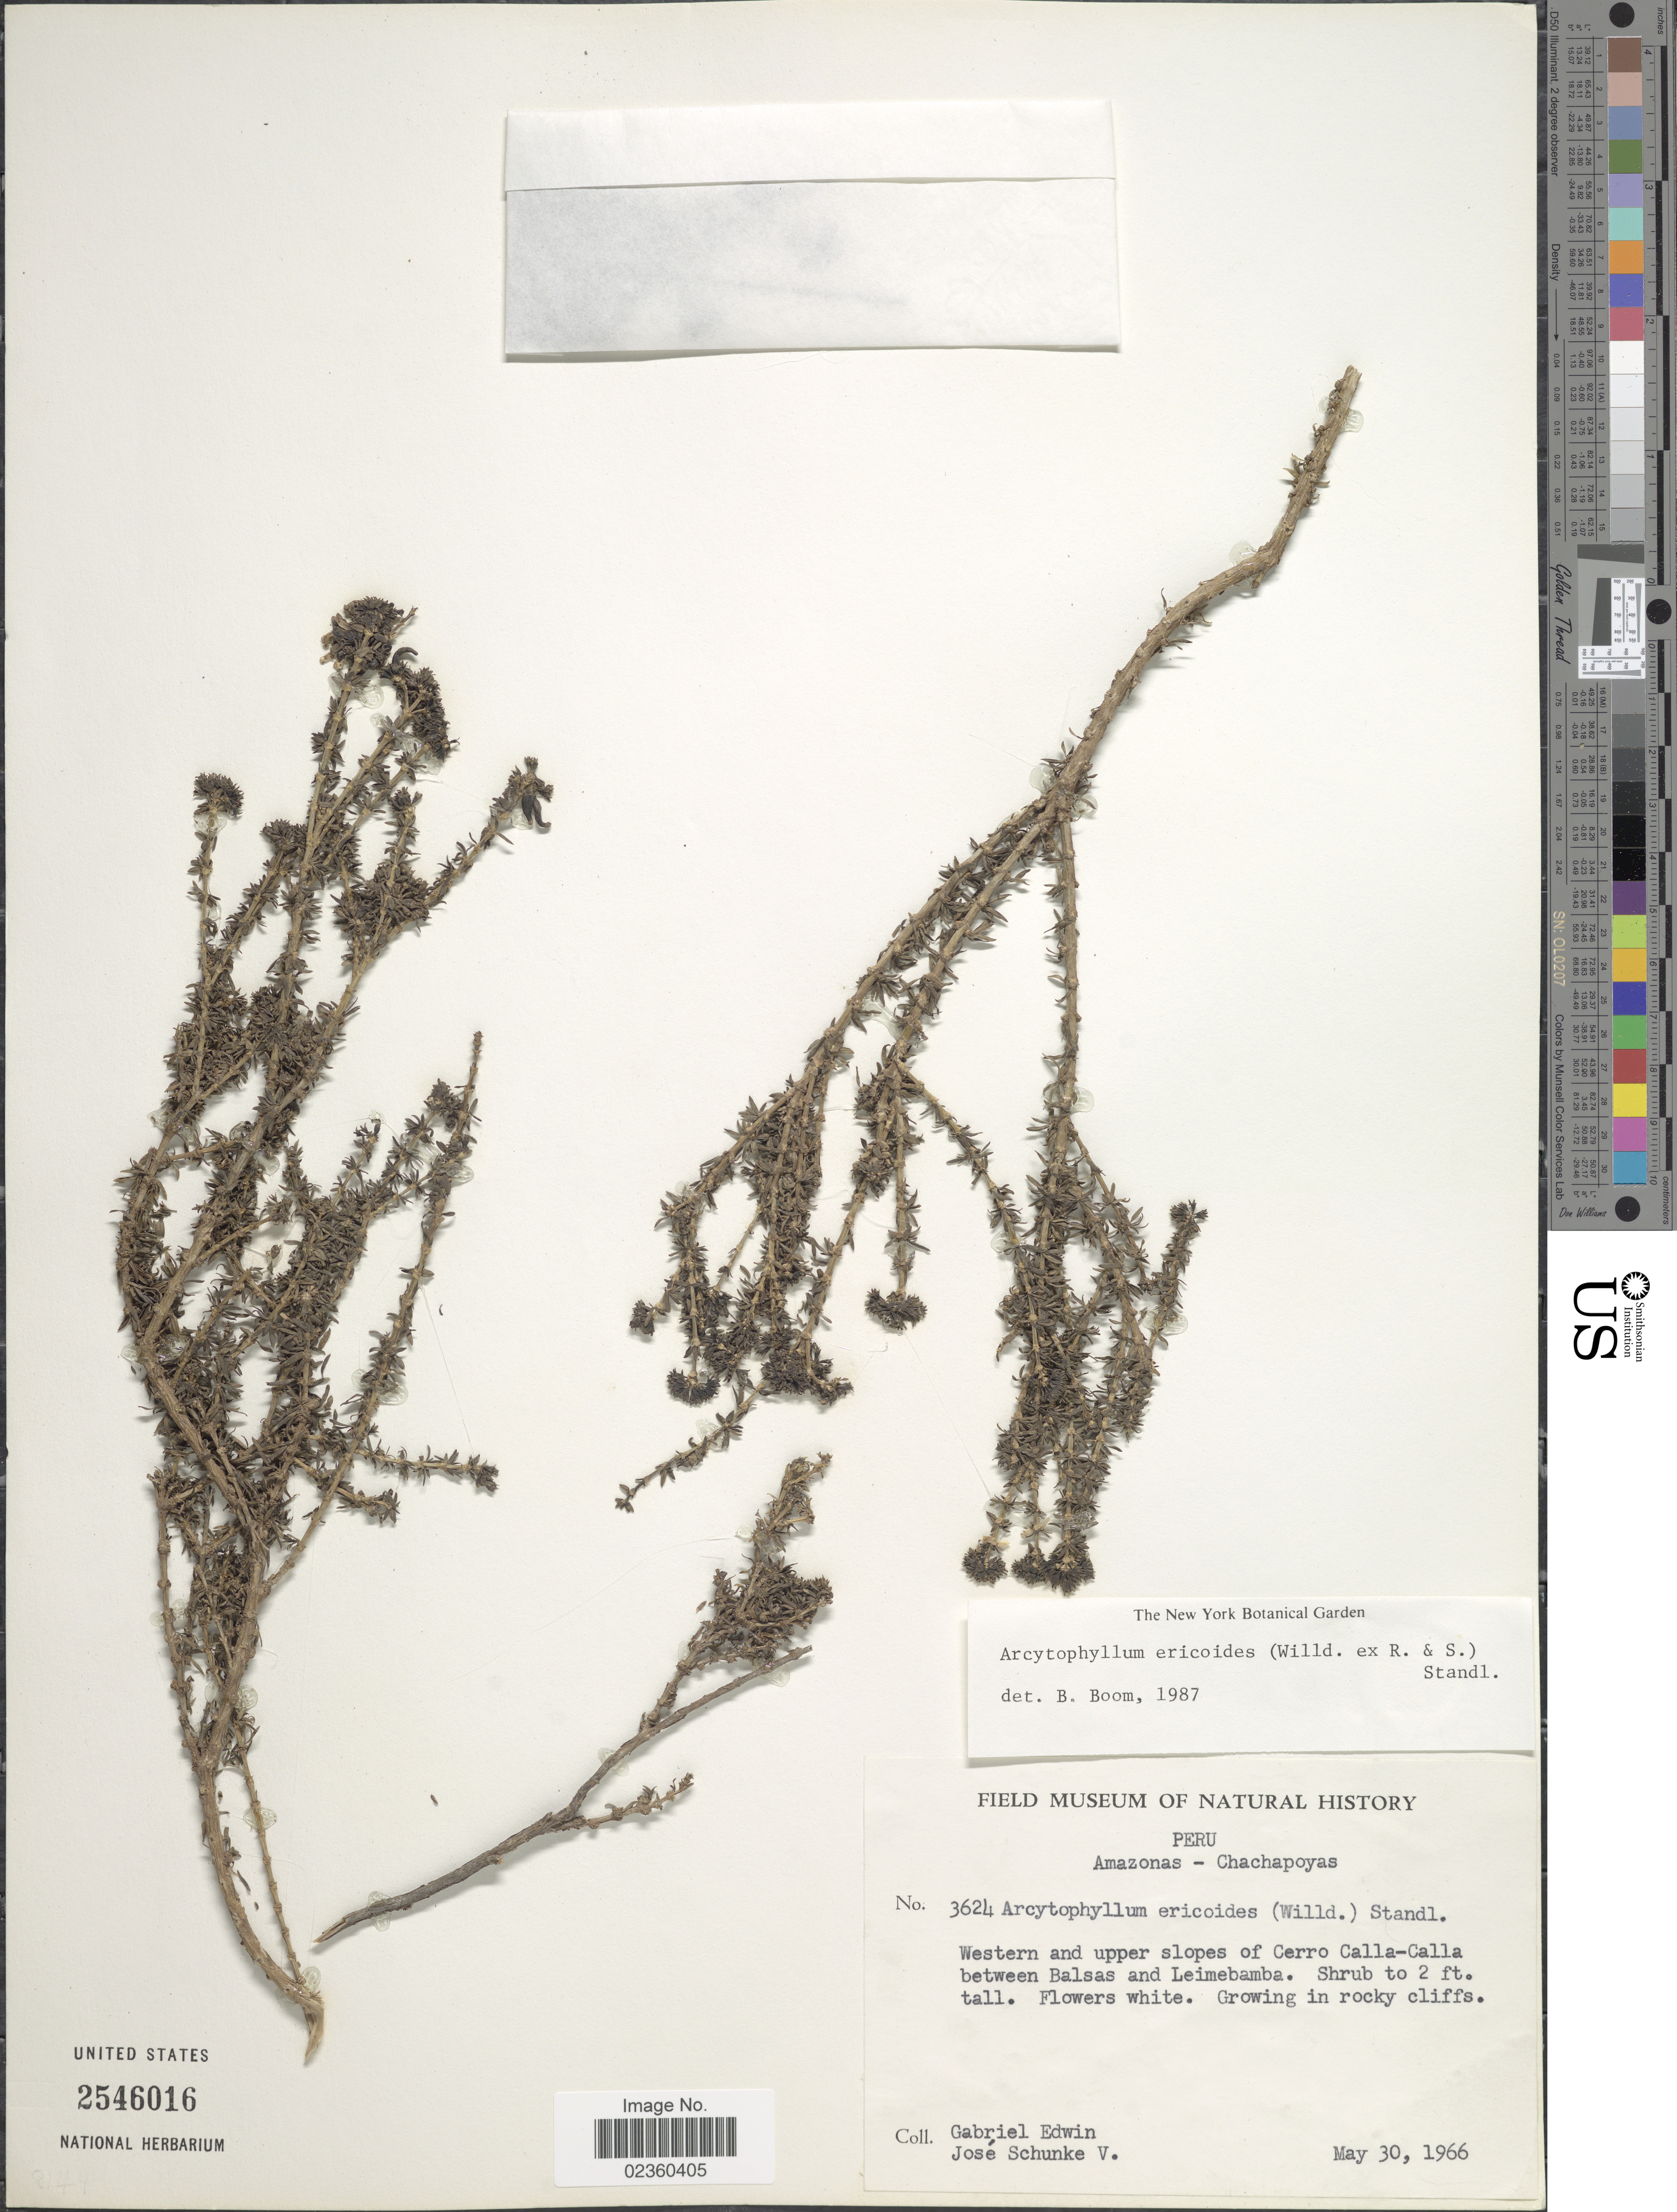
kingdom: Plantae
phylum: Tracheophyta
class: Magnoliopsida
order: Gentianales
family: Rubiaceae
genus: Arcytophyllum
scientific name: Arcytophyllum ericoides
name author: (Willd. ex Roem. & Schult.) Standl.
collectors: G. Edwin & J. Schunke Vigo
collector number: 3624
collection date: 1966-05-30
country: Peru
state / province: Amazonas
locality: Chachapoyas, Western and upper slopes of Cerro Calla-Calla between Balsas and Leimebamba. Growing in rocky cliffs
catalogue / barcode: US 2546016